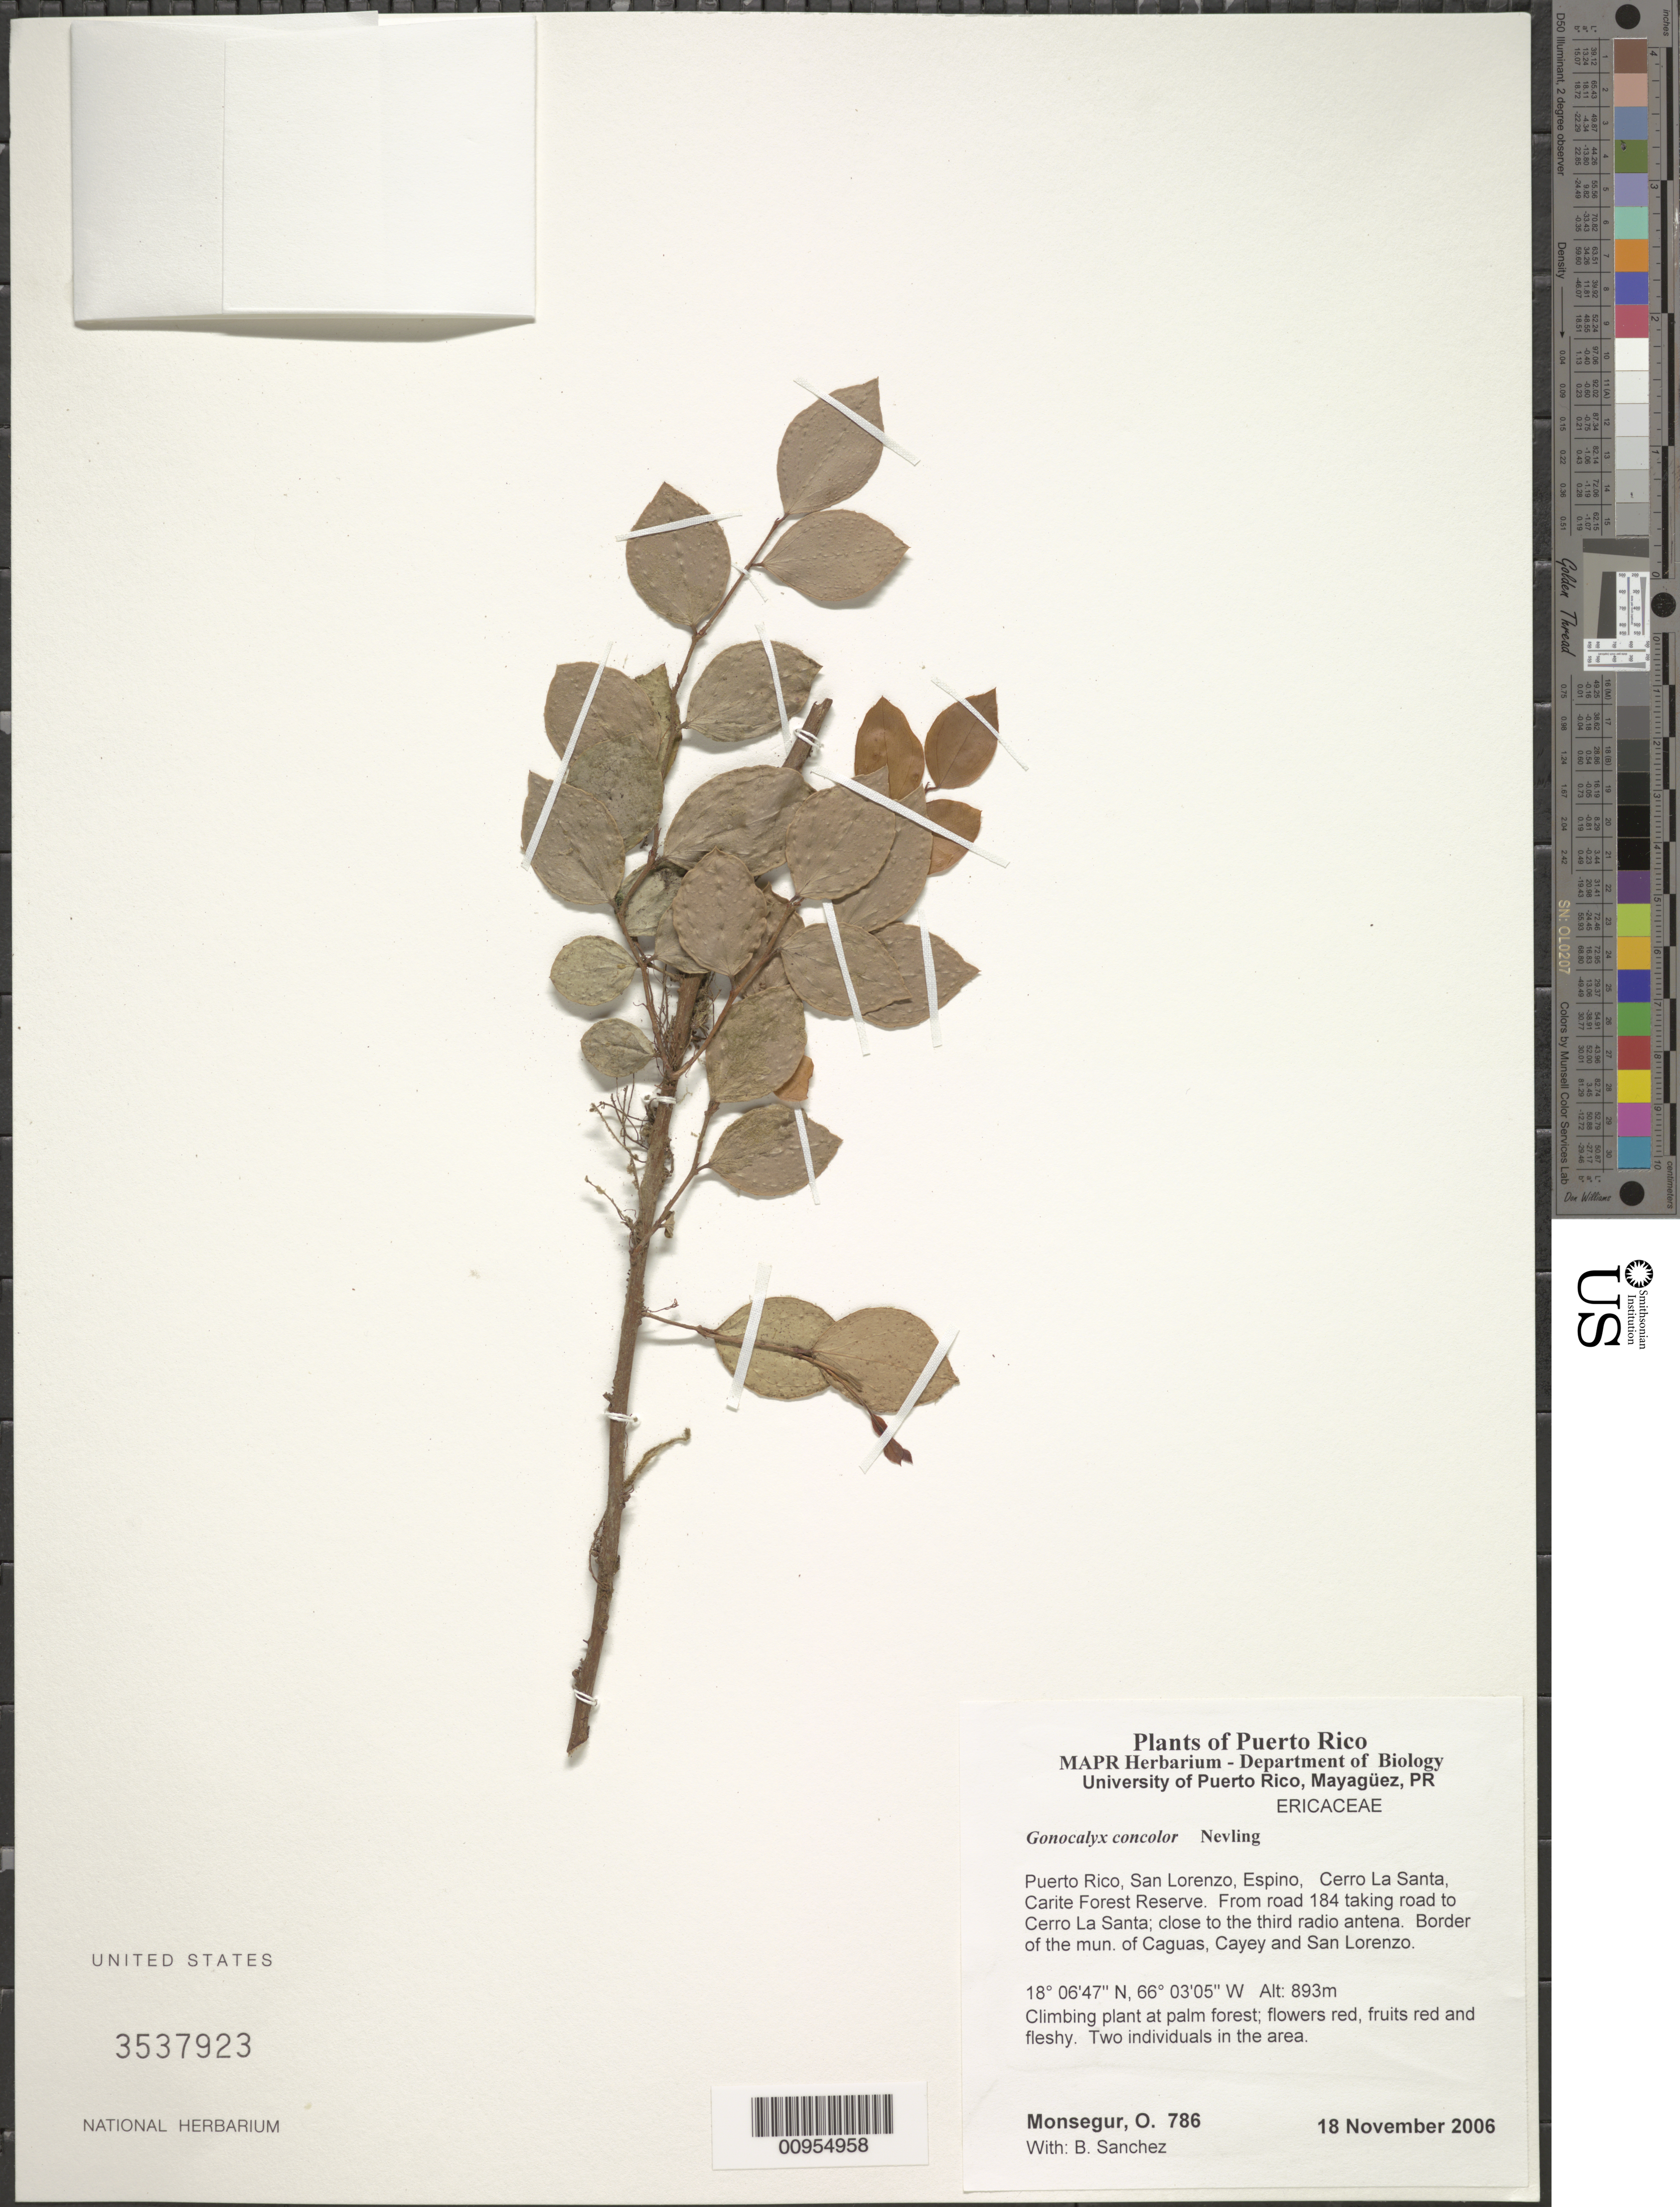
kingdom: Plantae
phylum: Tracheophyta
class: Magnoliopsida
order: Ericales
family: Ericaceae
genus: Gonocalyx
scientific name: Gonocalyx concolor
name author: Nevling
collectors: O. Monsegur & B. Sánchez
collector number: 786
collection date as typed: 18 Nov 2006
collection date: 2006-11-18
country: Puerto Rico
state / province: San Lorenzo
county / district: Espino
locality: Carite Forest Reserve. Cerro La Santa, from road 184 taking road to Cerro La Santa; close to the third radio antena. Border of the mun. of Caguas, Cayey and San Lorenzo.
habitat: Climbing plant at palm forest.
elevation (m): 893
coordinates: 18.06473, 66.0305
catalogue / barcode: US 3537923